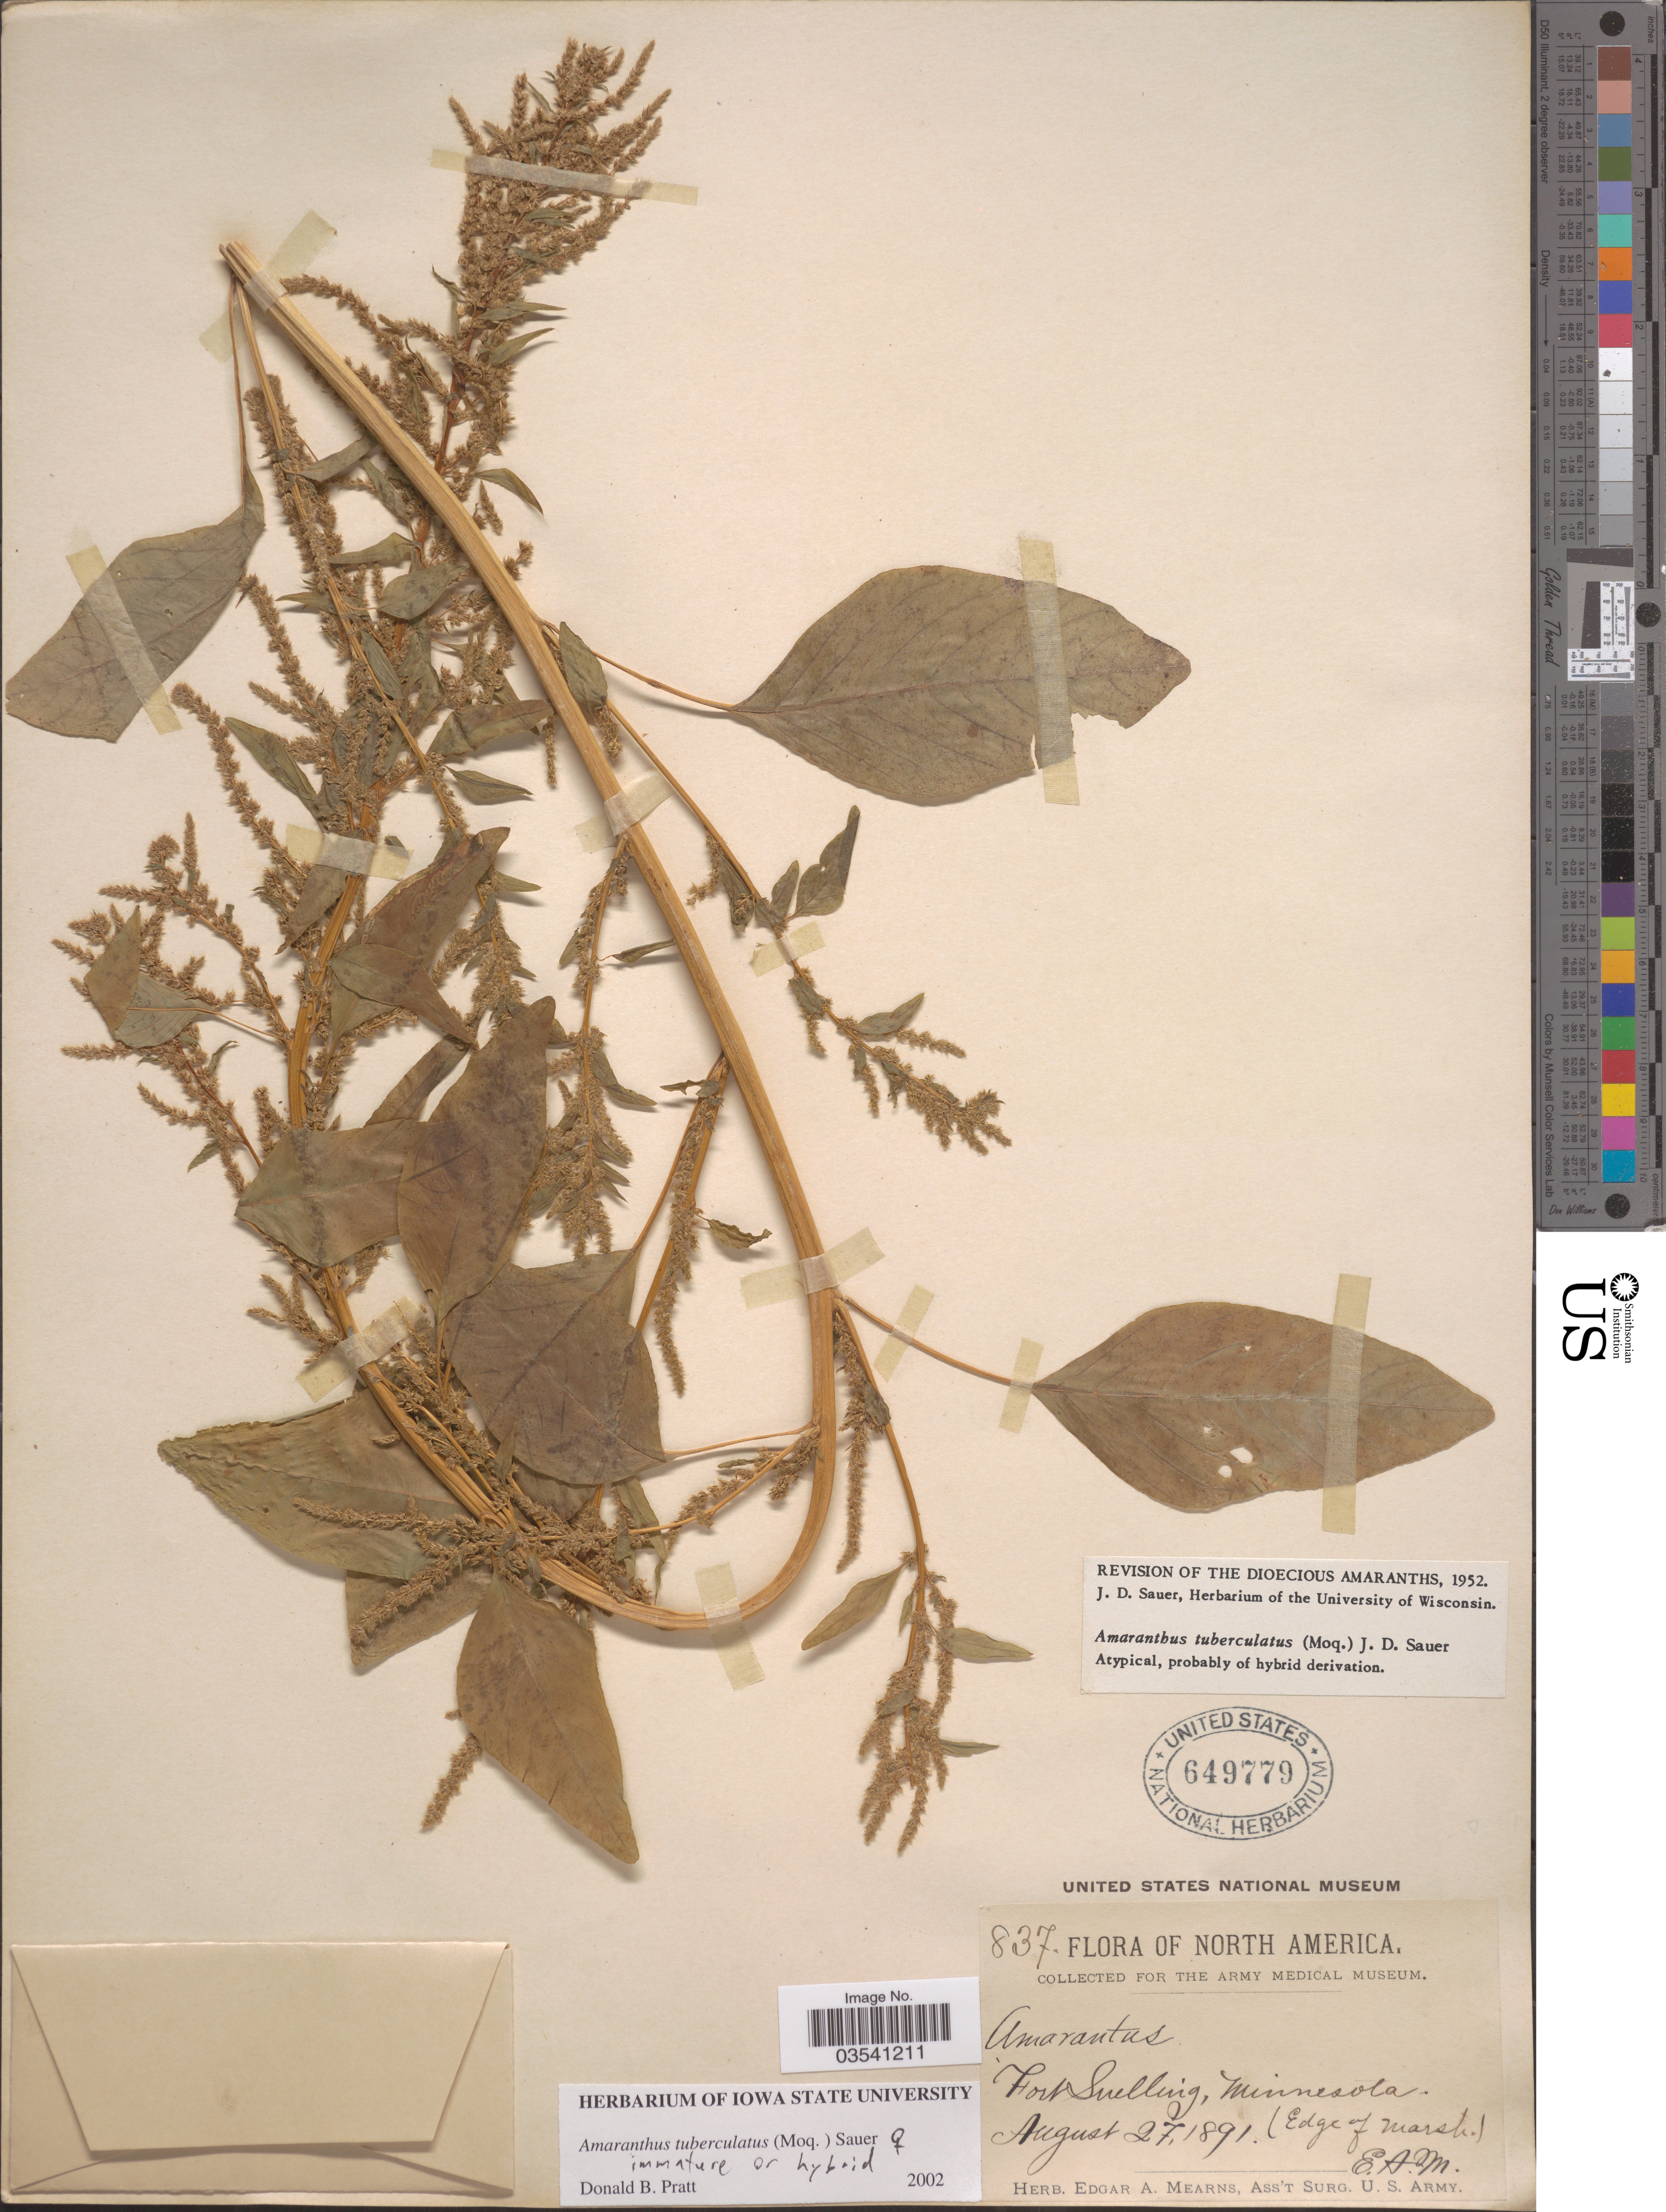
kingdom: Plantae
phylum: Tracheophyta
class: Magnoliopsida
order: Caryophyllales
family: Amaranthaceae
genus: Amaranthus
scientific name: Amaranthus tuberculatus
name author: (Moq.) J.D. Sauer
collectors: E. A. Mearns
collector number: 837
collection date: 1891-08-27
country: United States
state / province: Minnesota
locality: Fort Snelling.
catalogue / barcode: US 649779